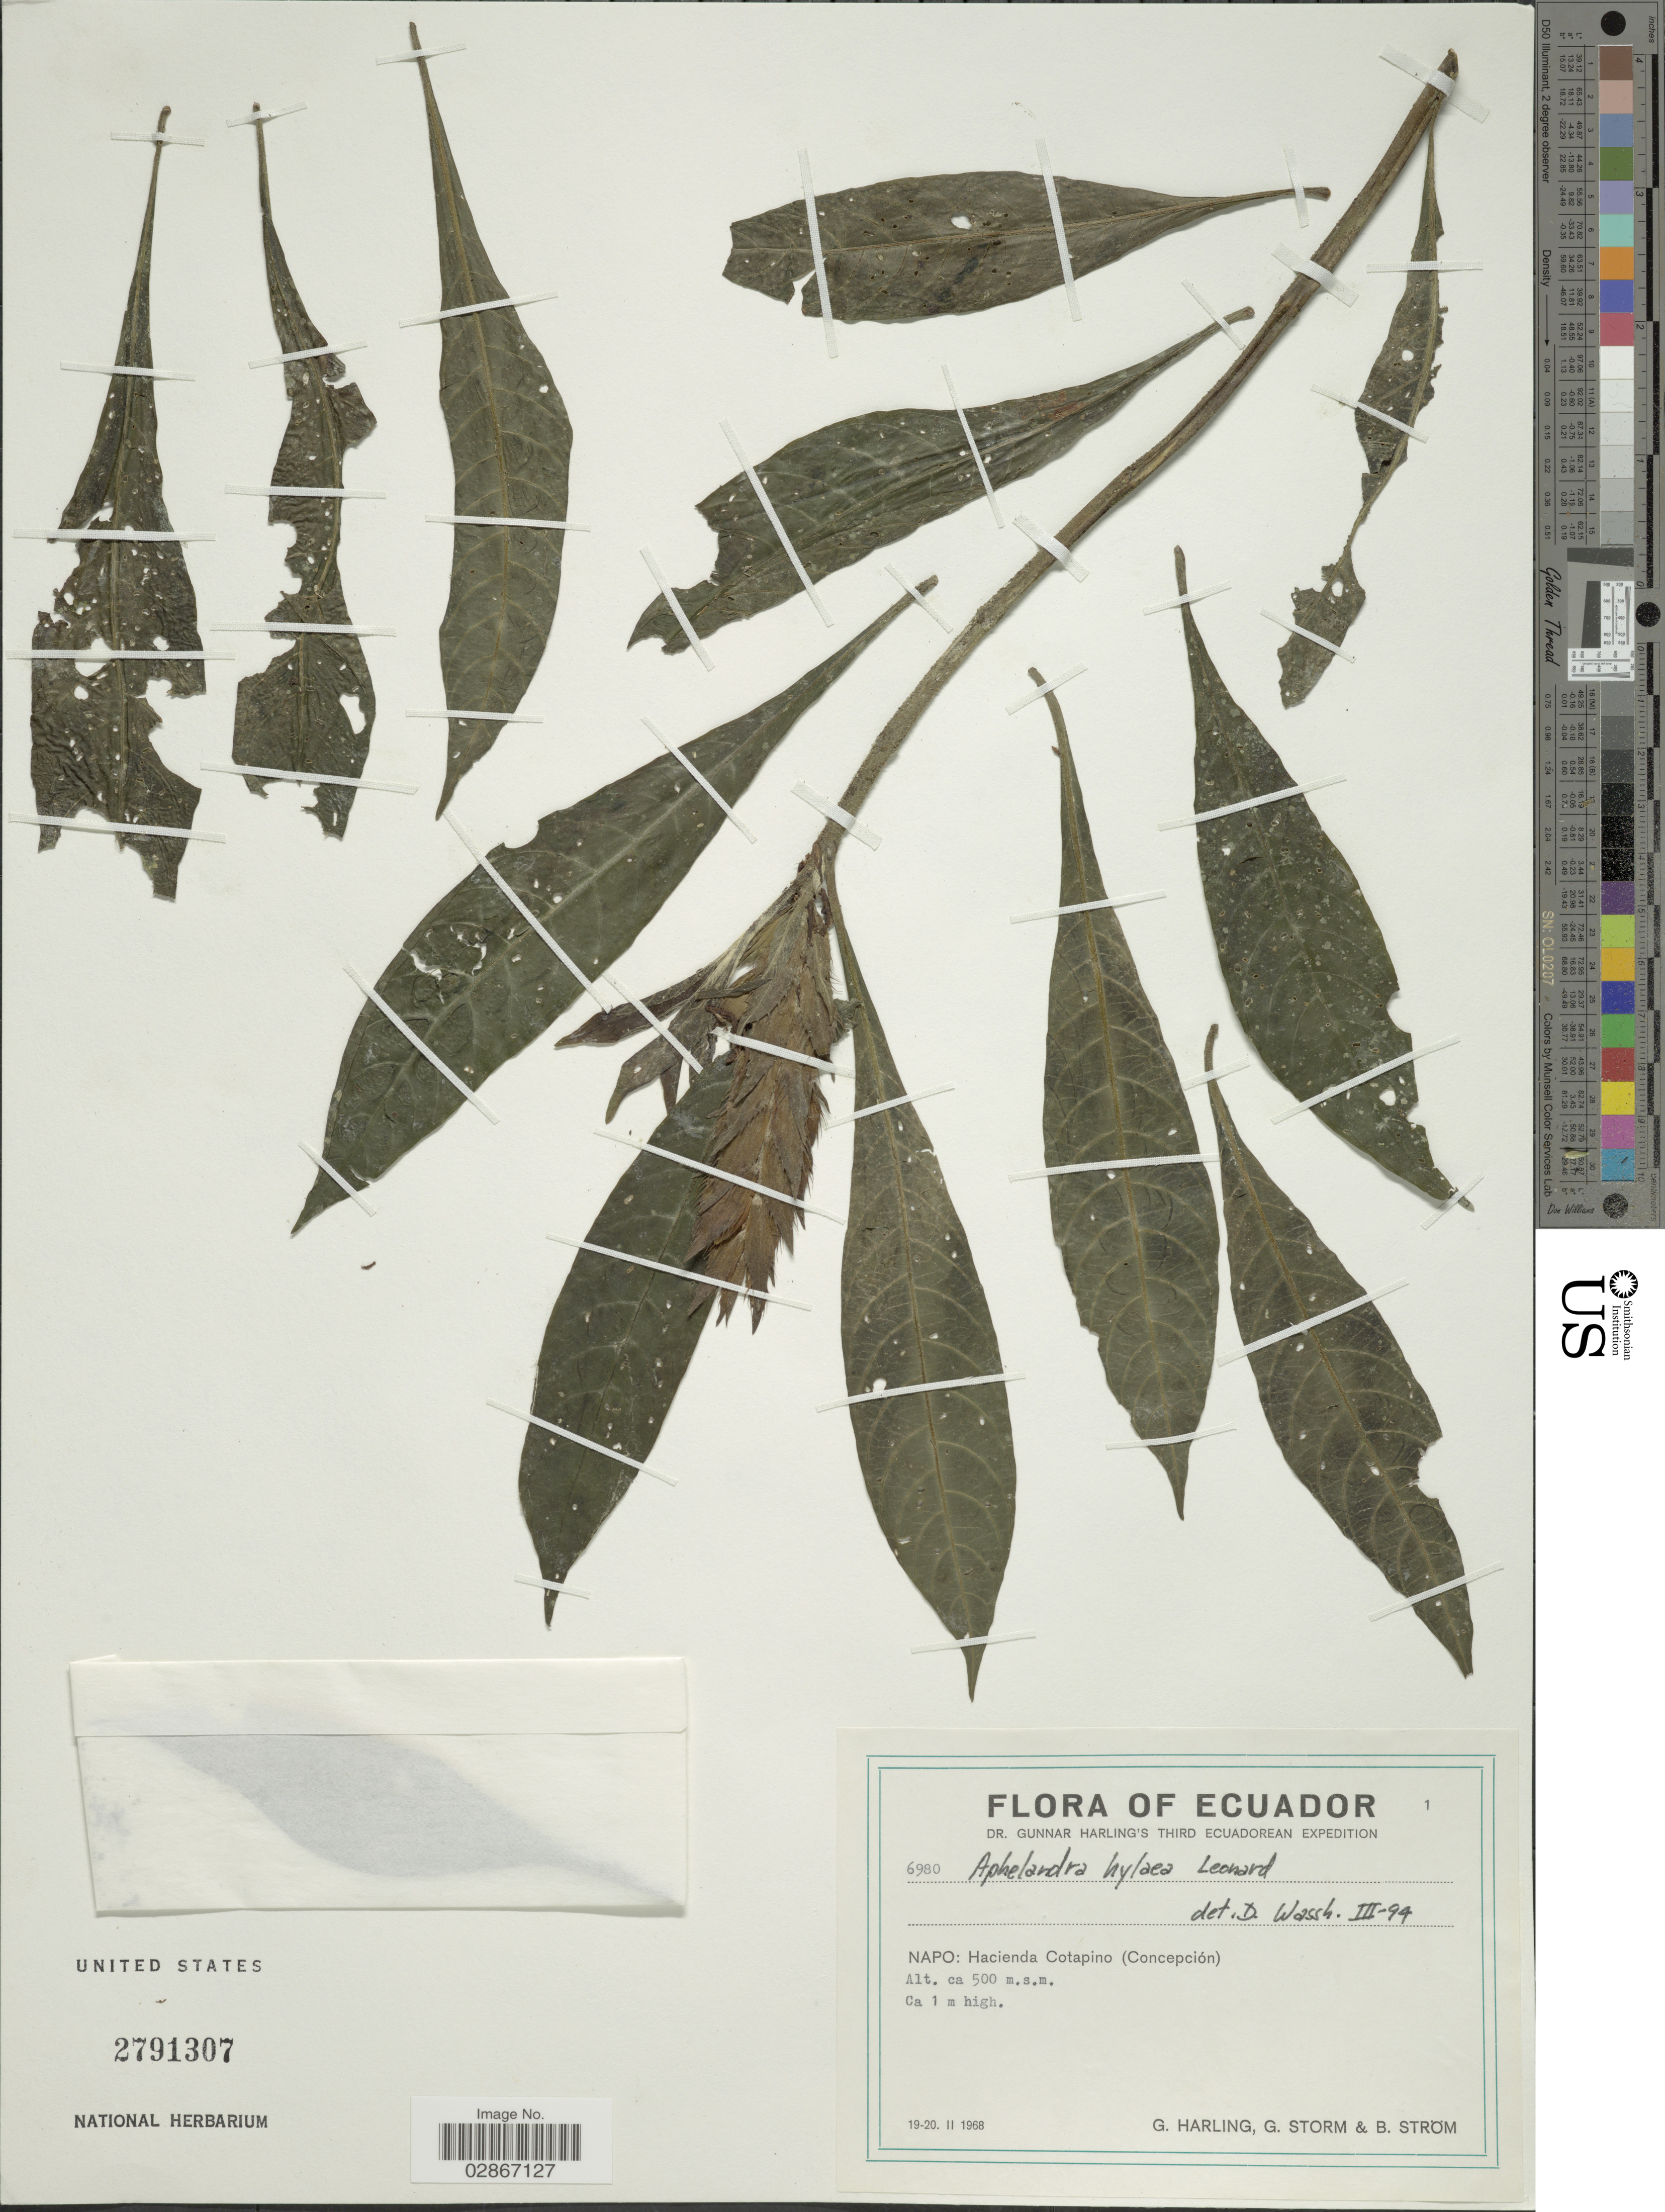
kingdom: Plantae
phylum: Tracheophyta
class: Magnoliopsida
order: Lamiales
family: Acanthaceae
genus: Aphelandra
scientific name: Aphelandra hylaea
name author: Leonard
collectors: G. Harling, G. Storm & B. Ström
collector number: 6980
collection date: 1968-02-19/1968-02-20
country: Ecuador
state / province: Napo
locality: Hacienda Cotapino (Concepción).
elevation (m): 500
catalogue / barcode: US 2791307